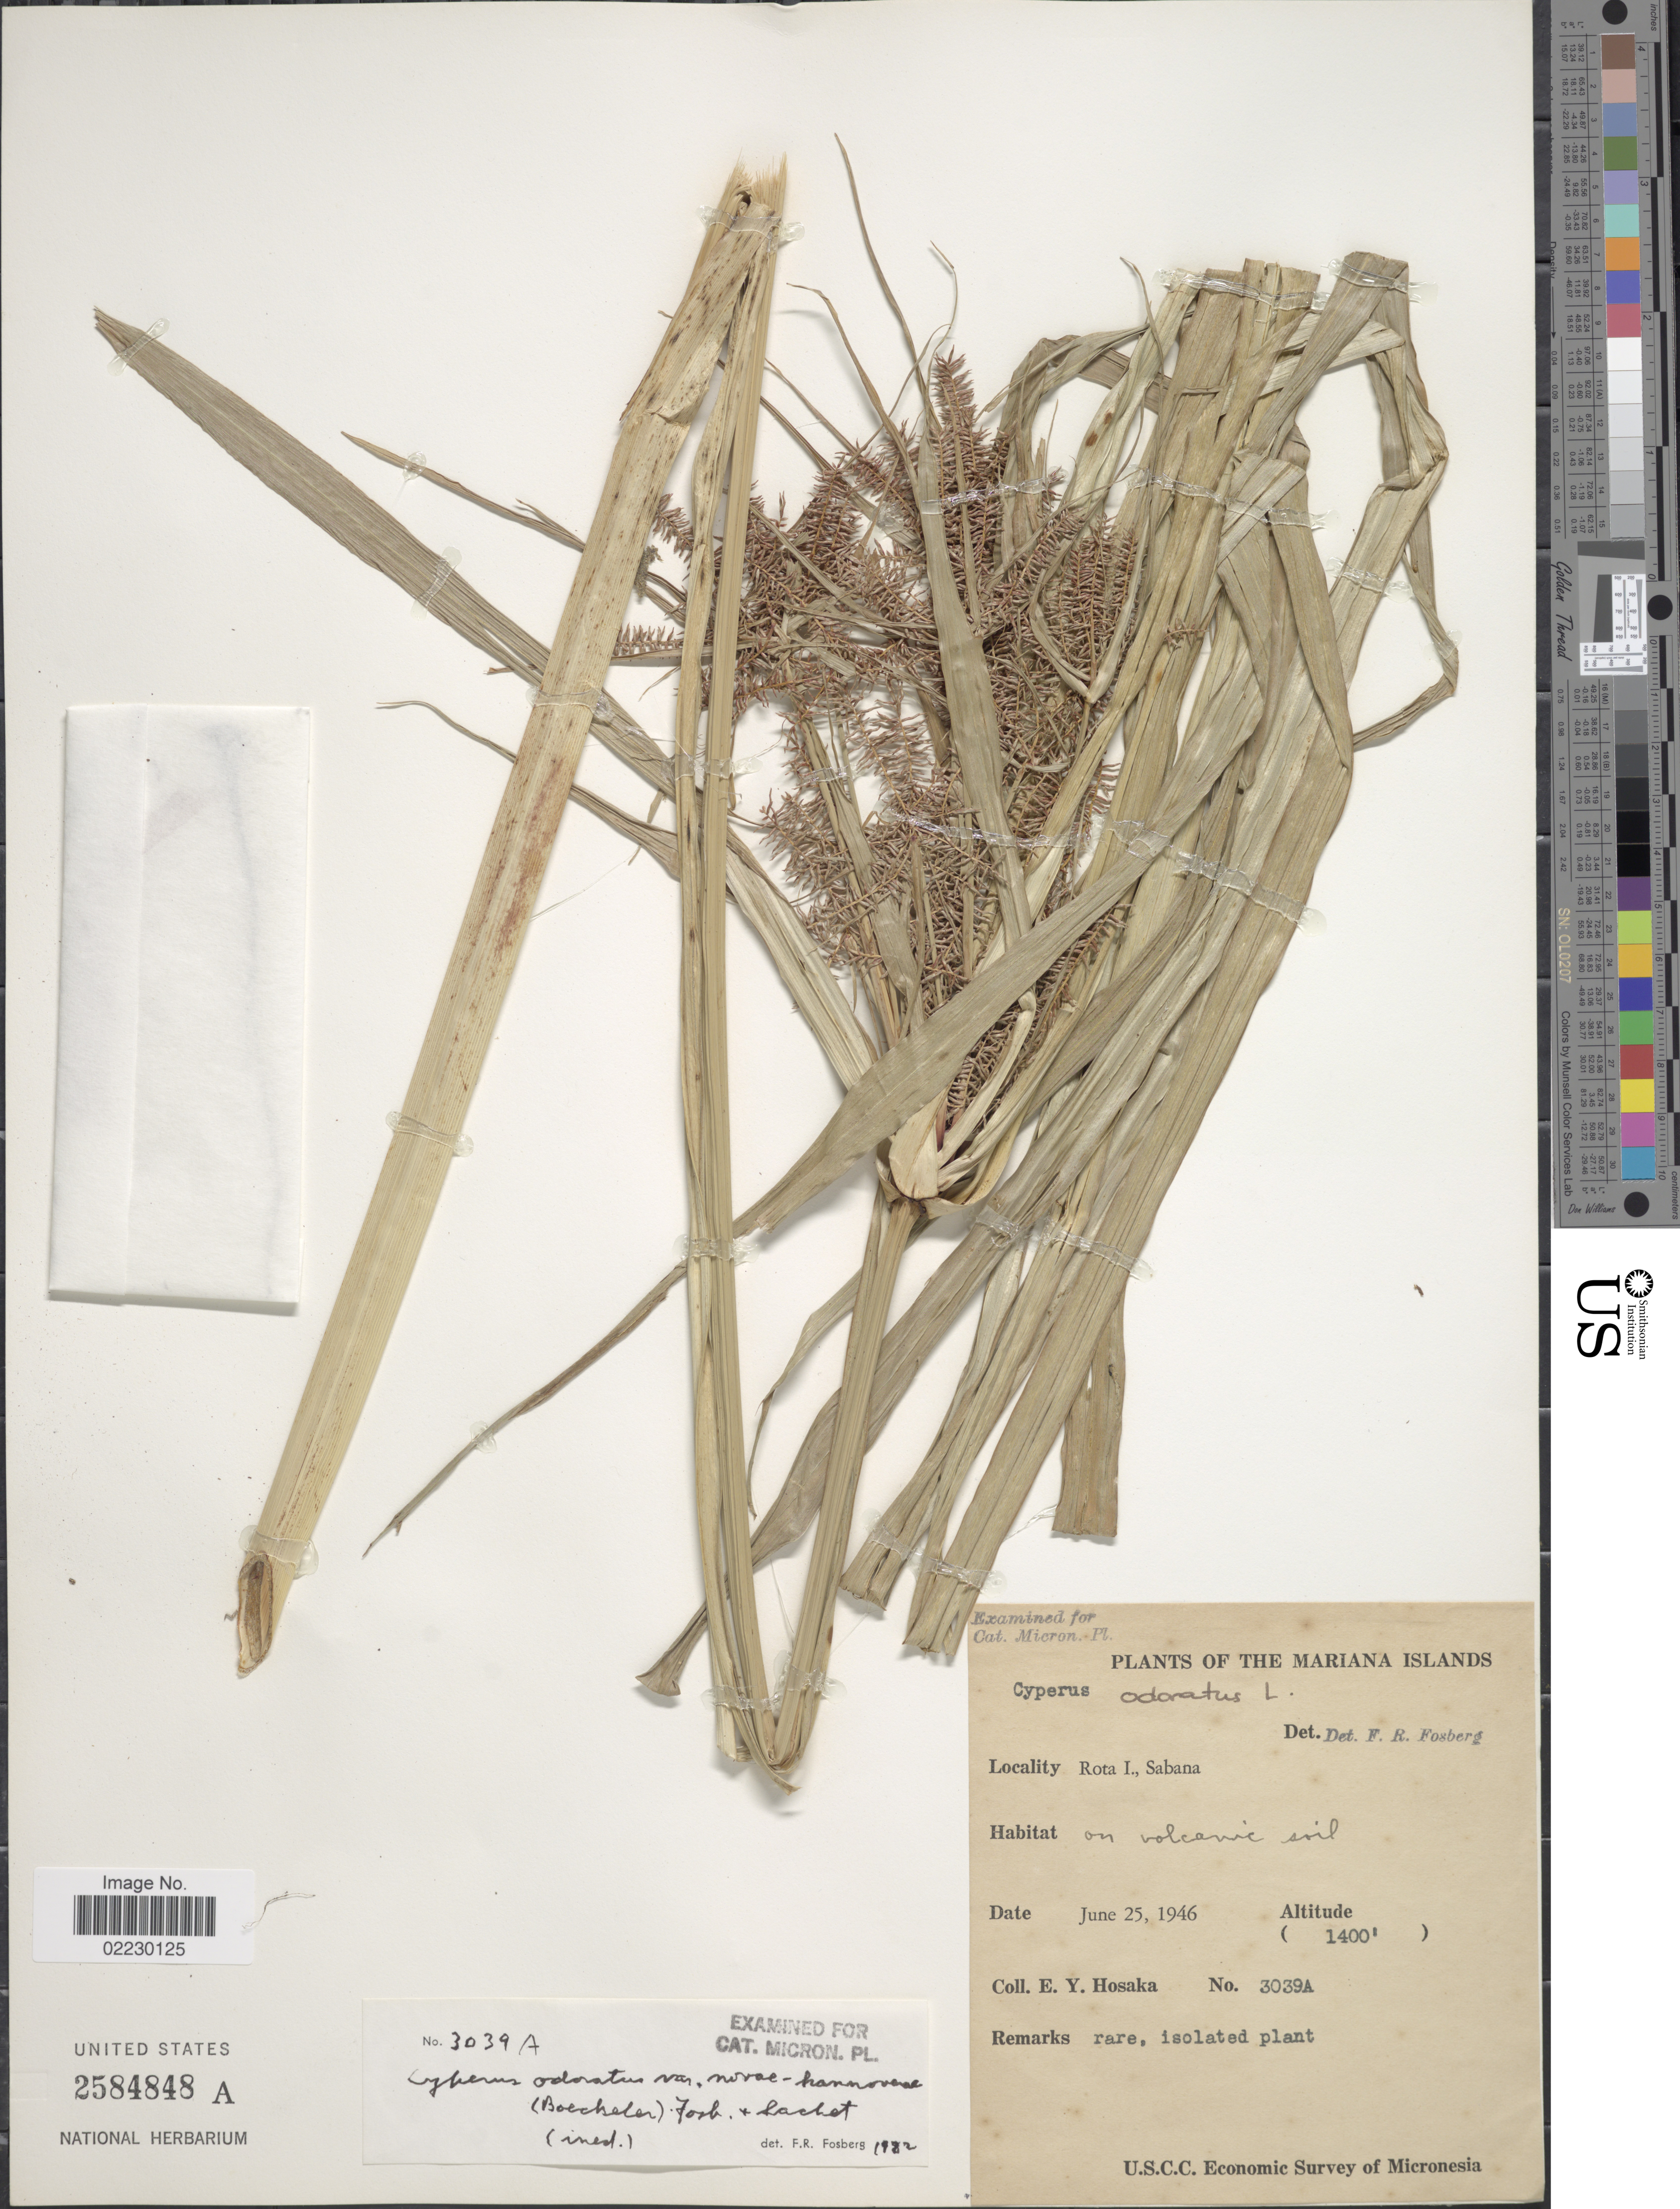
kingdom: Plantae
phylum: Tracheophyta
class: Liliopsida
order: Poales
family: Cyperaceae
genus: Cyperus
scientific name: Cyperus odoratus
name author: L.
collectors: E. Y. Hosaka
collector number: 3039A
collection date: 1946-06-25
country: Northern Mariana Islands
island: Rota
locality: Rota I., Sabana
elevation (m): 427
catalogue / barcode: US 2584848A